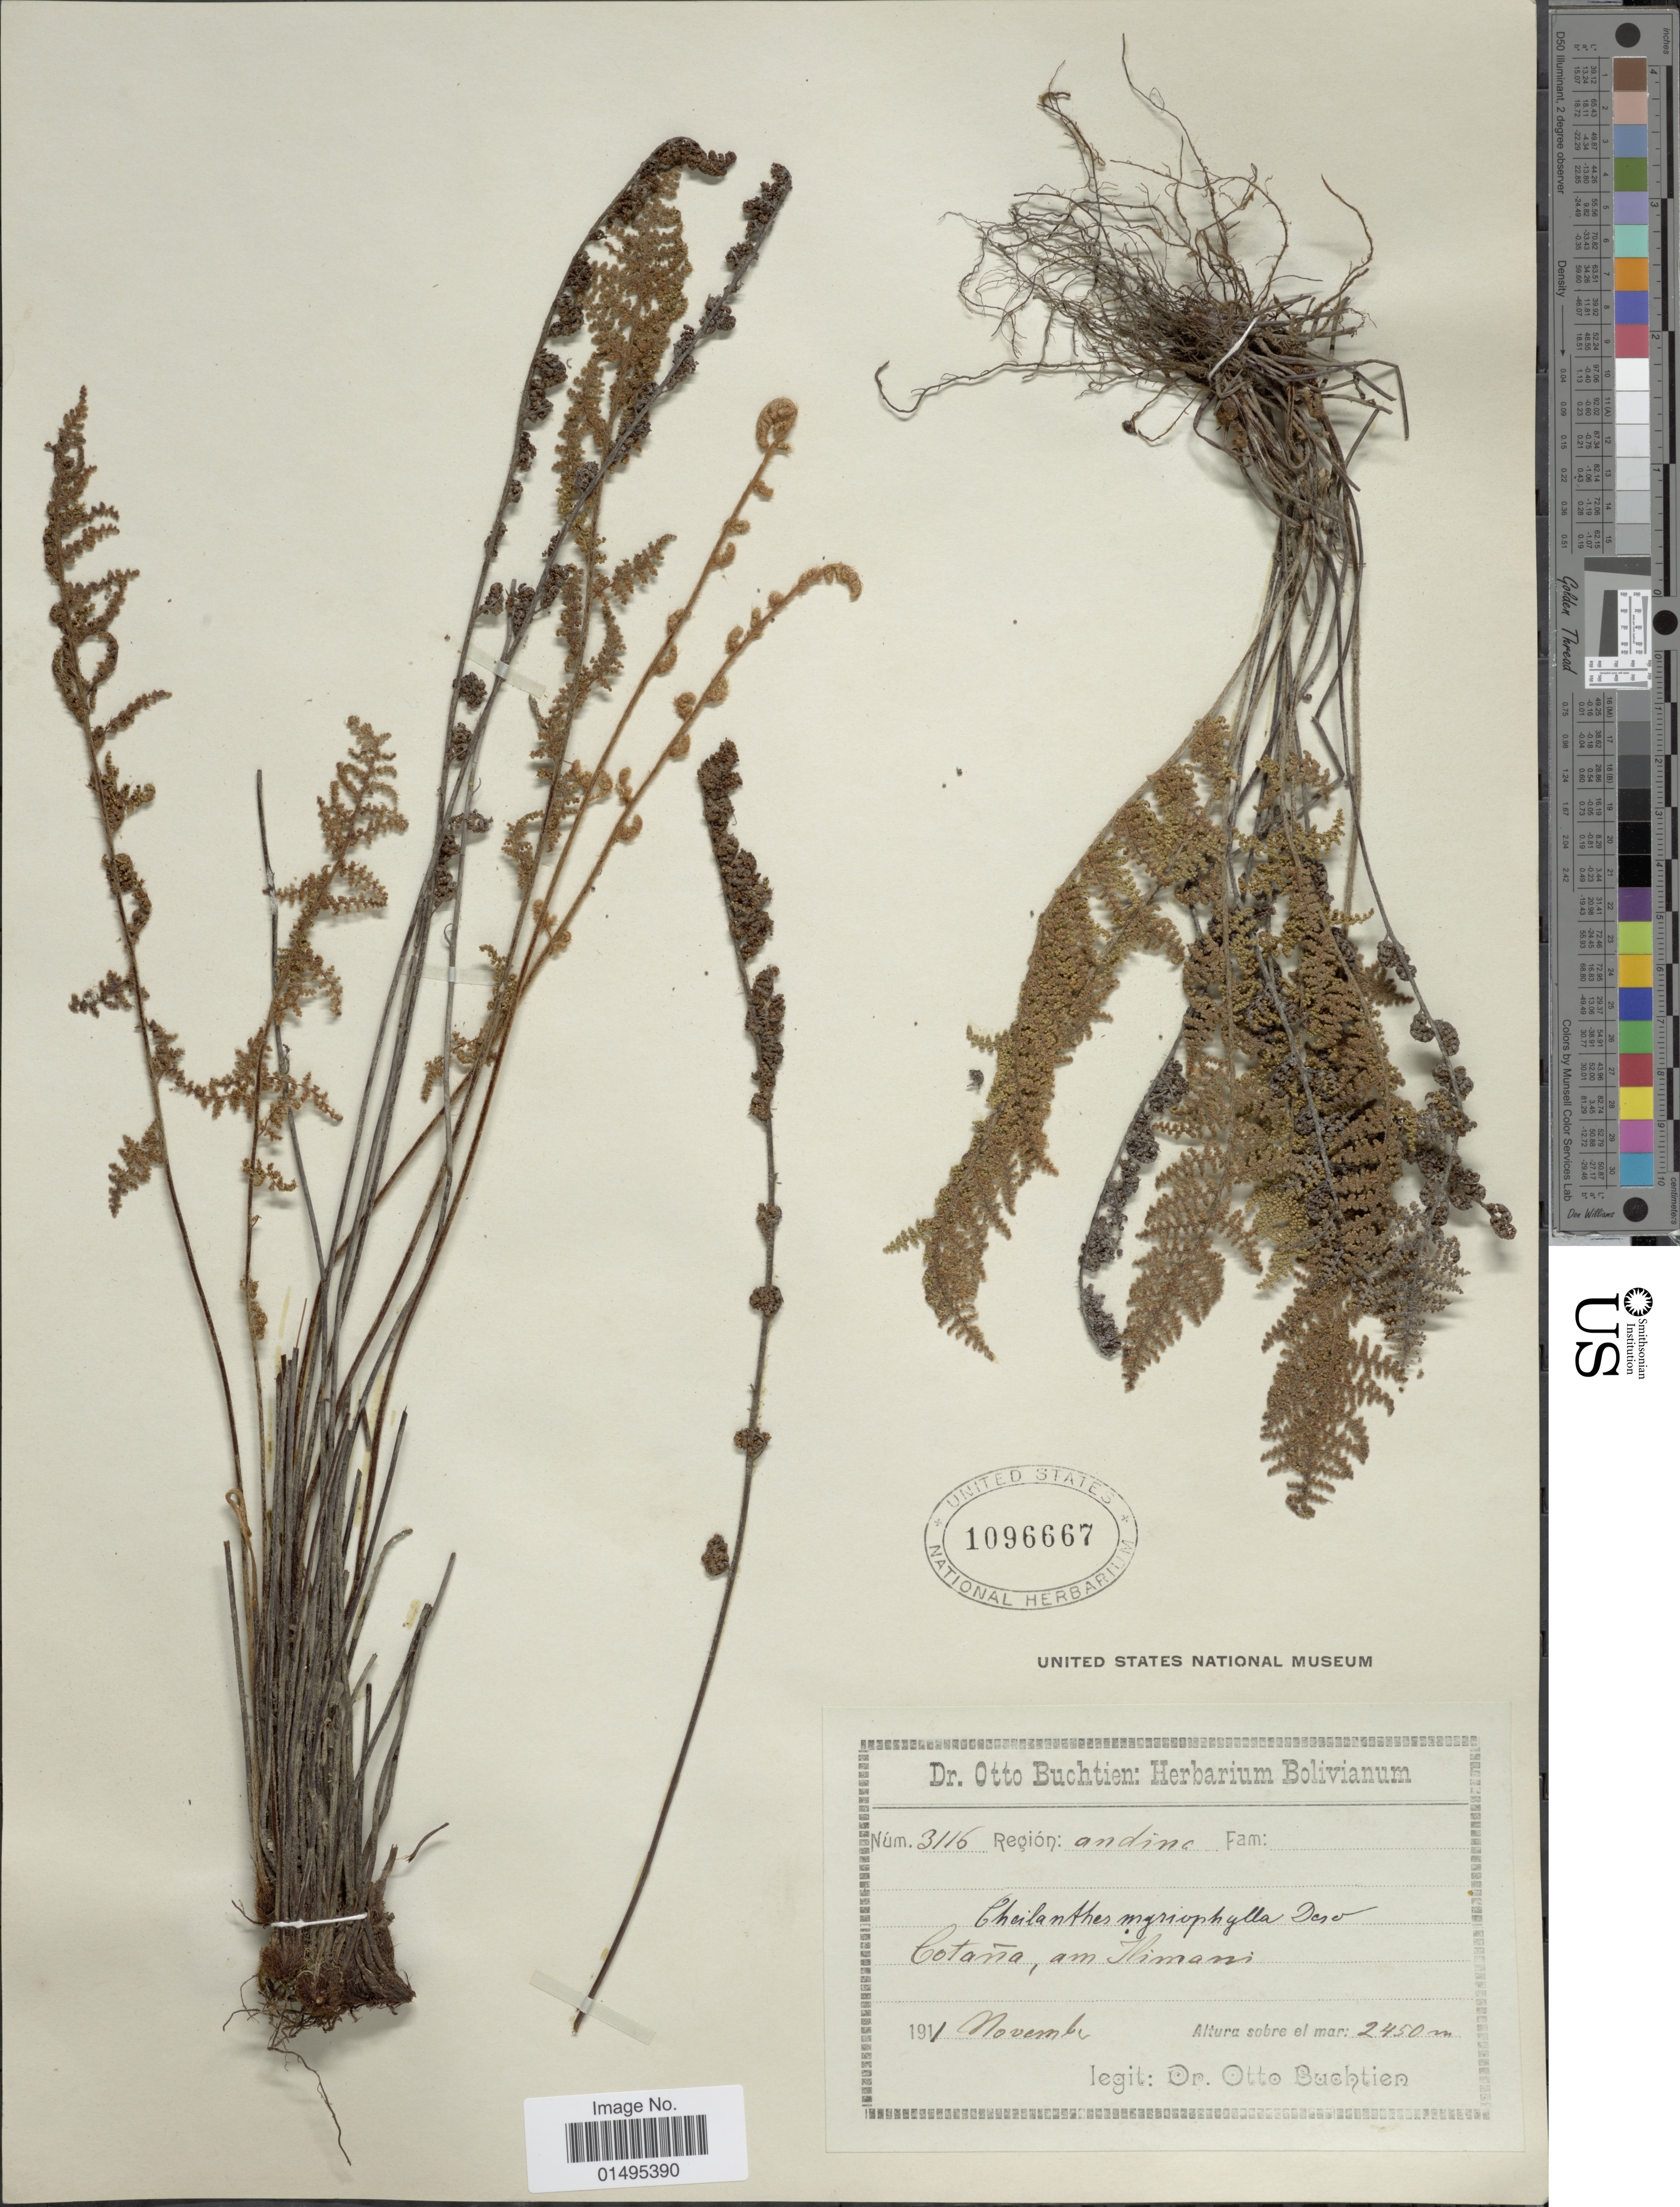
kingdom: Plantae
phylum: Tracheophyta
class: Polypodiopsida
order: Polypodiales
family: Pteridaceae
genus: Myriopteris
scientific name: Myriopteris myriophylla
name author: (Desv.) J. Sm.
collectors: O. Buchtien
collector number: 3116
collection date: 1911-11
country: Bolivia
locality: Region: Andina, Cotaña am Illimani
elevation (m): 2450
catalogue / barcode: US 1096667